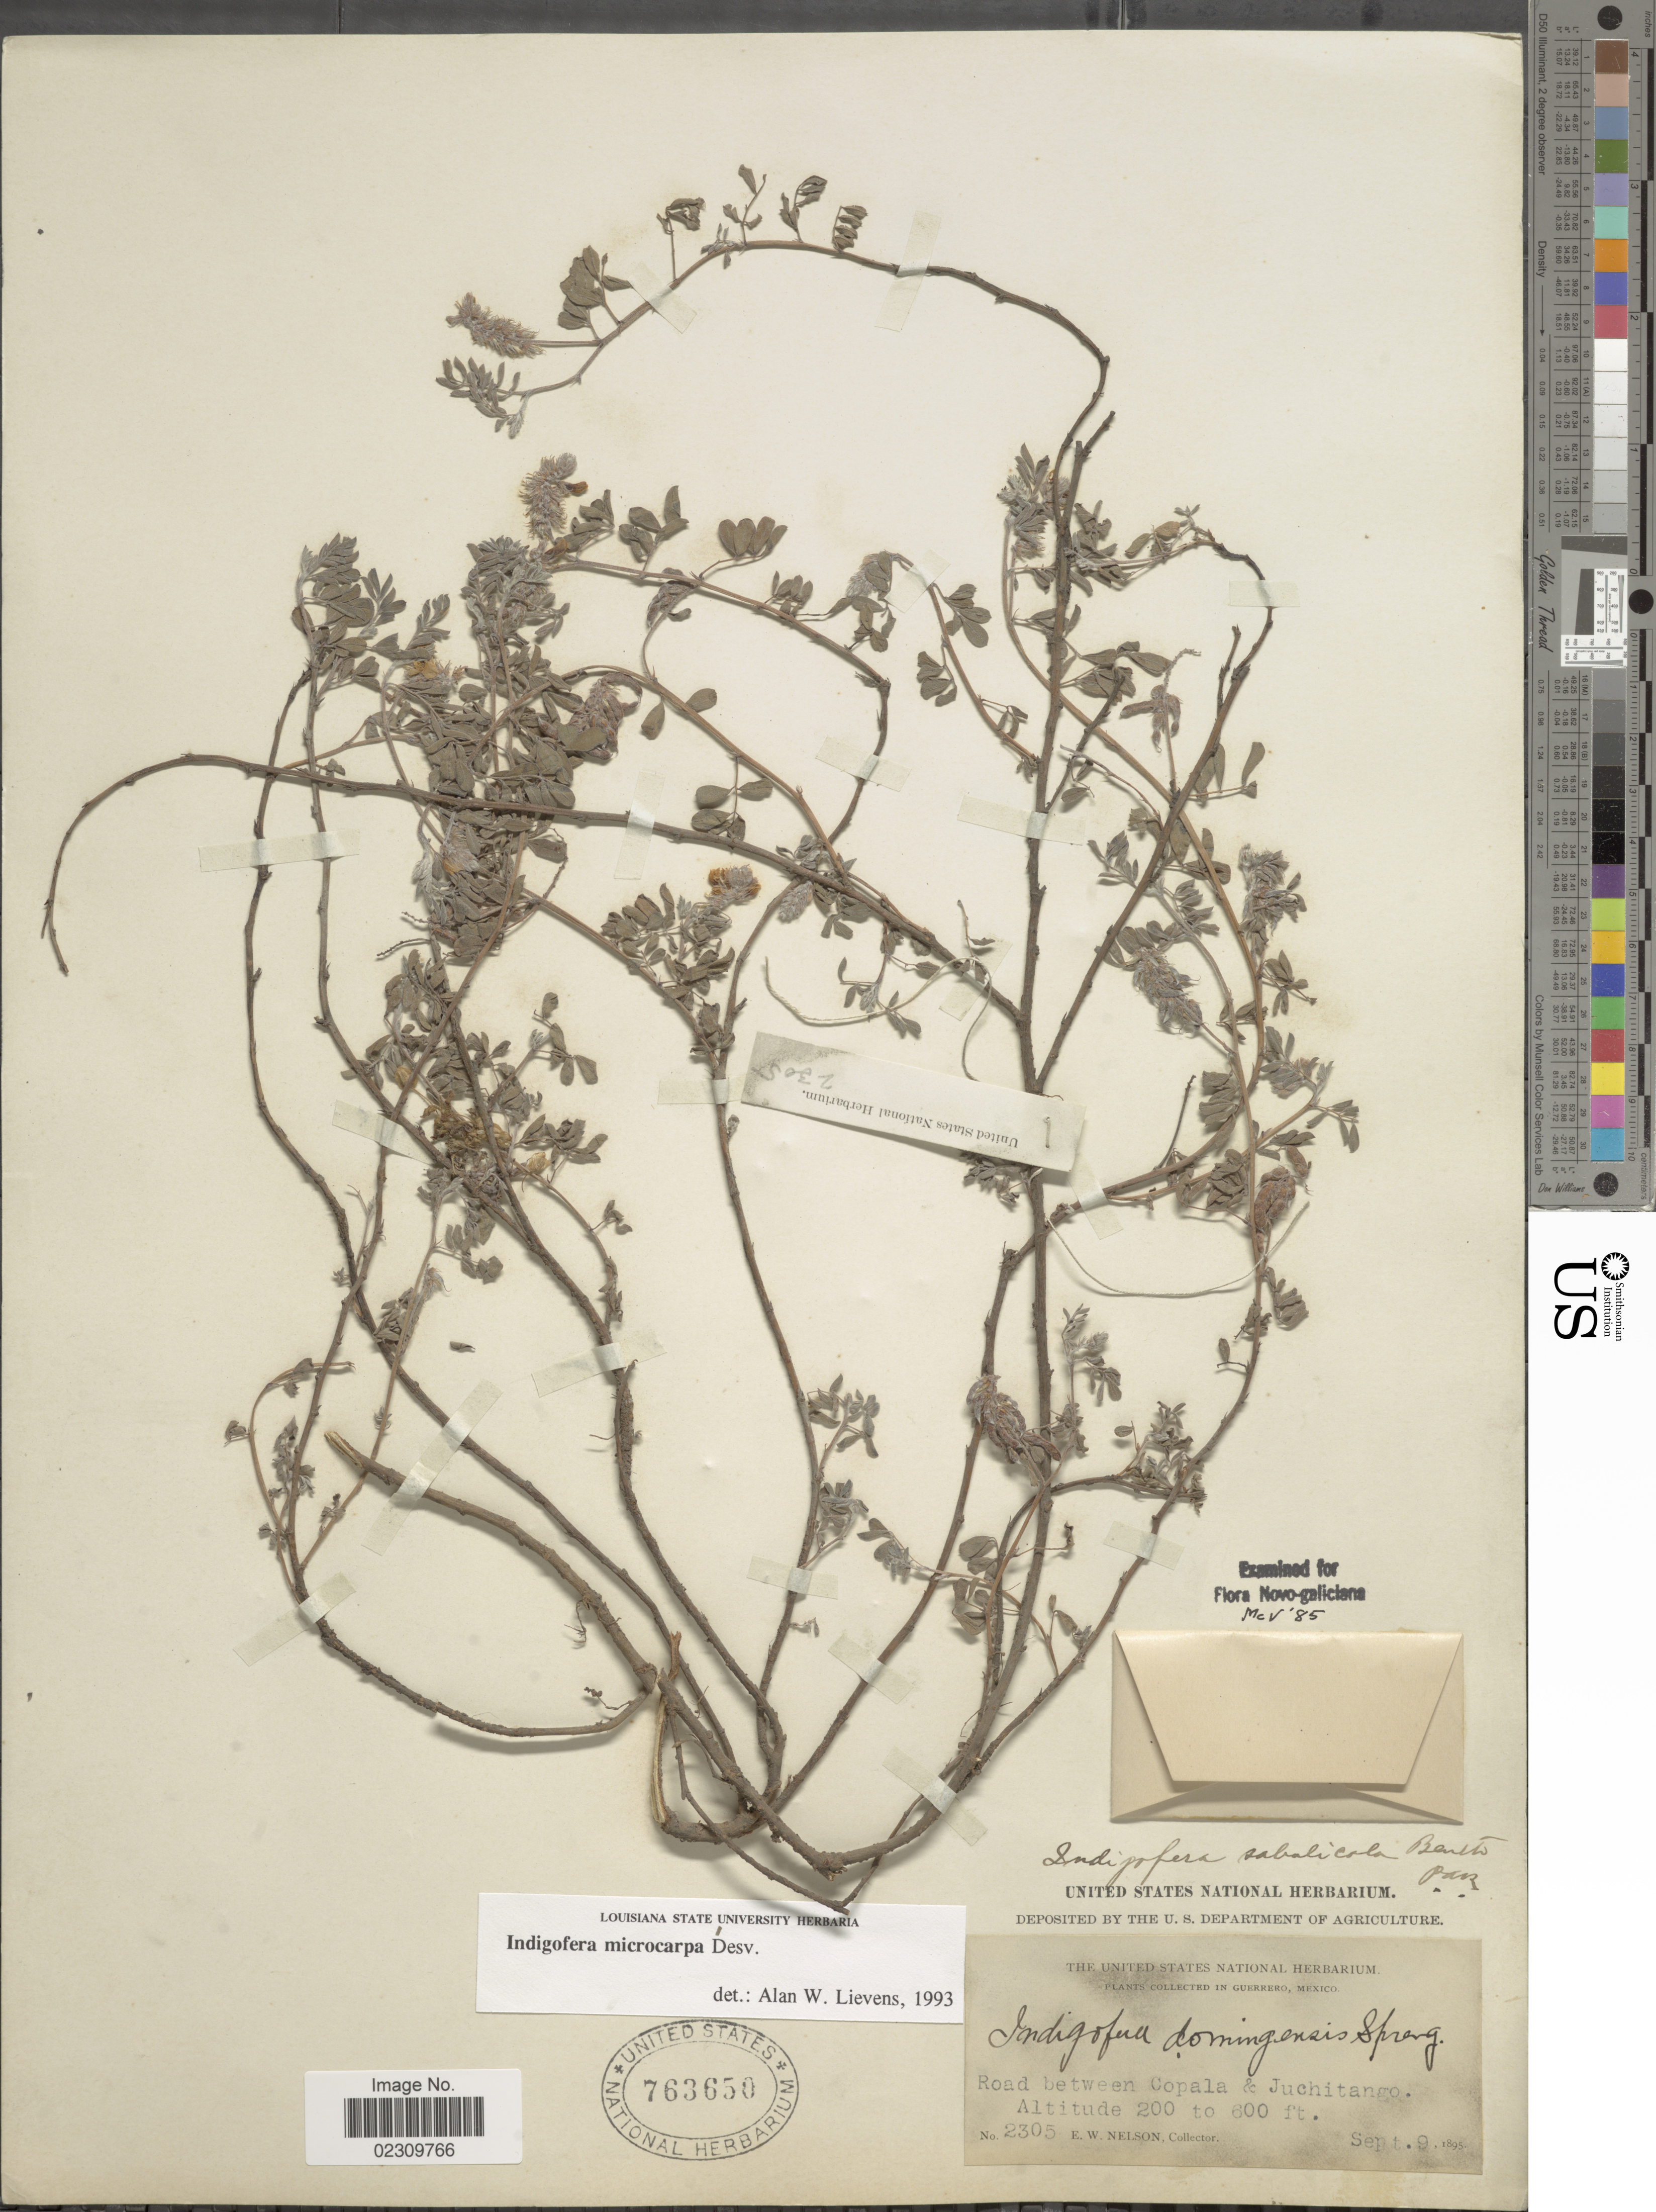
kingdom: Plantae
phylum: Tracheophyta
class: Magnoliopsida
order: Fabales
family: Fabaceae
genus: Indigofera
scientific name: Indigofera microcarpa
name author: Desv.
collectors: E. W. Nelson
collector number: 2305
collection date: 1895-09-09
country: Mexico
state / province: Guerrero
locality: Road between Copala & Juchitango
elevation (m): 61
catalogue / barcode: US 763650